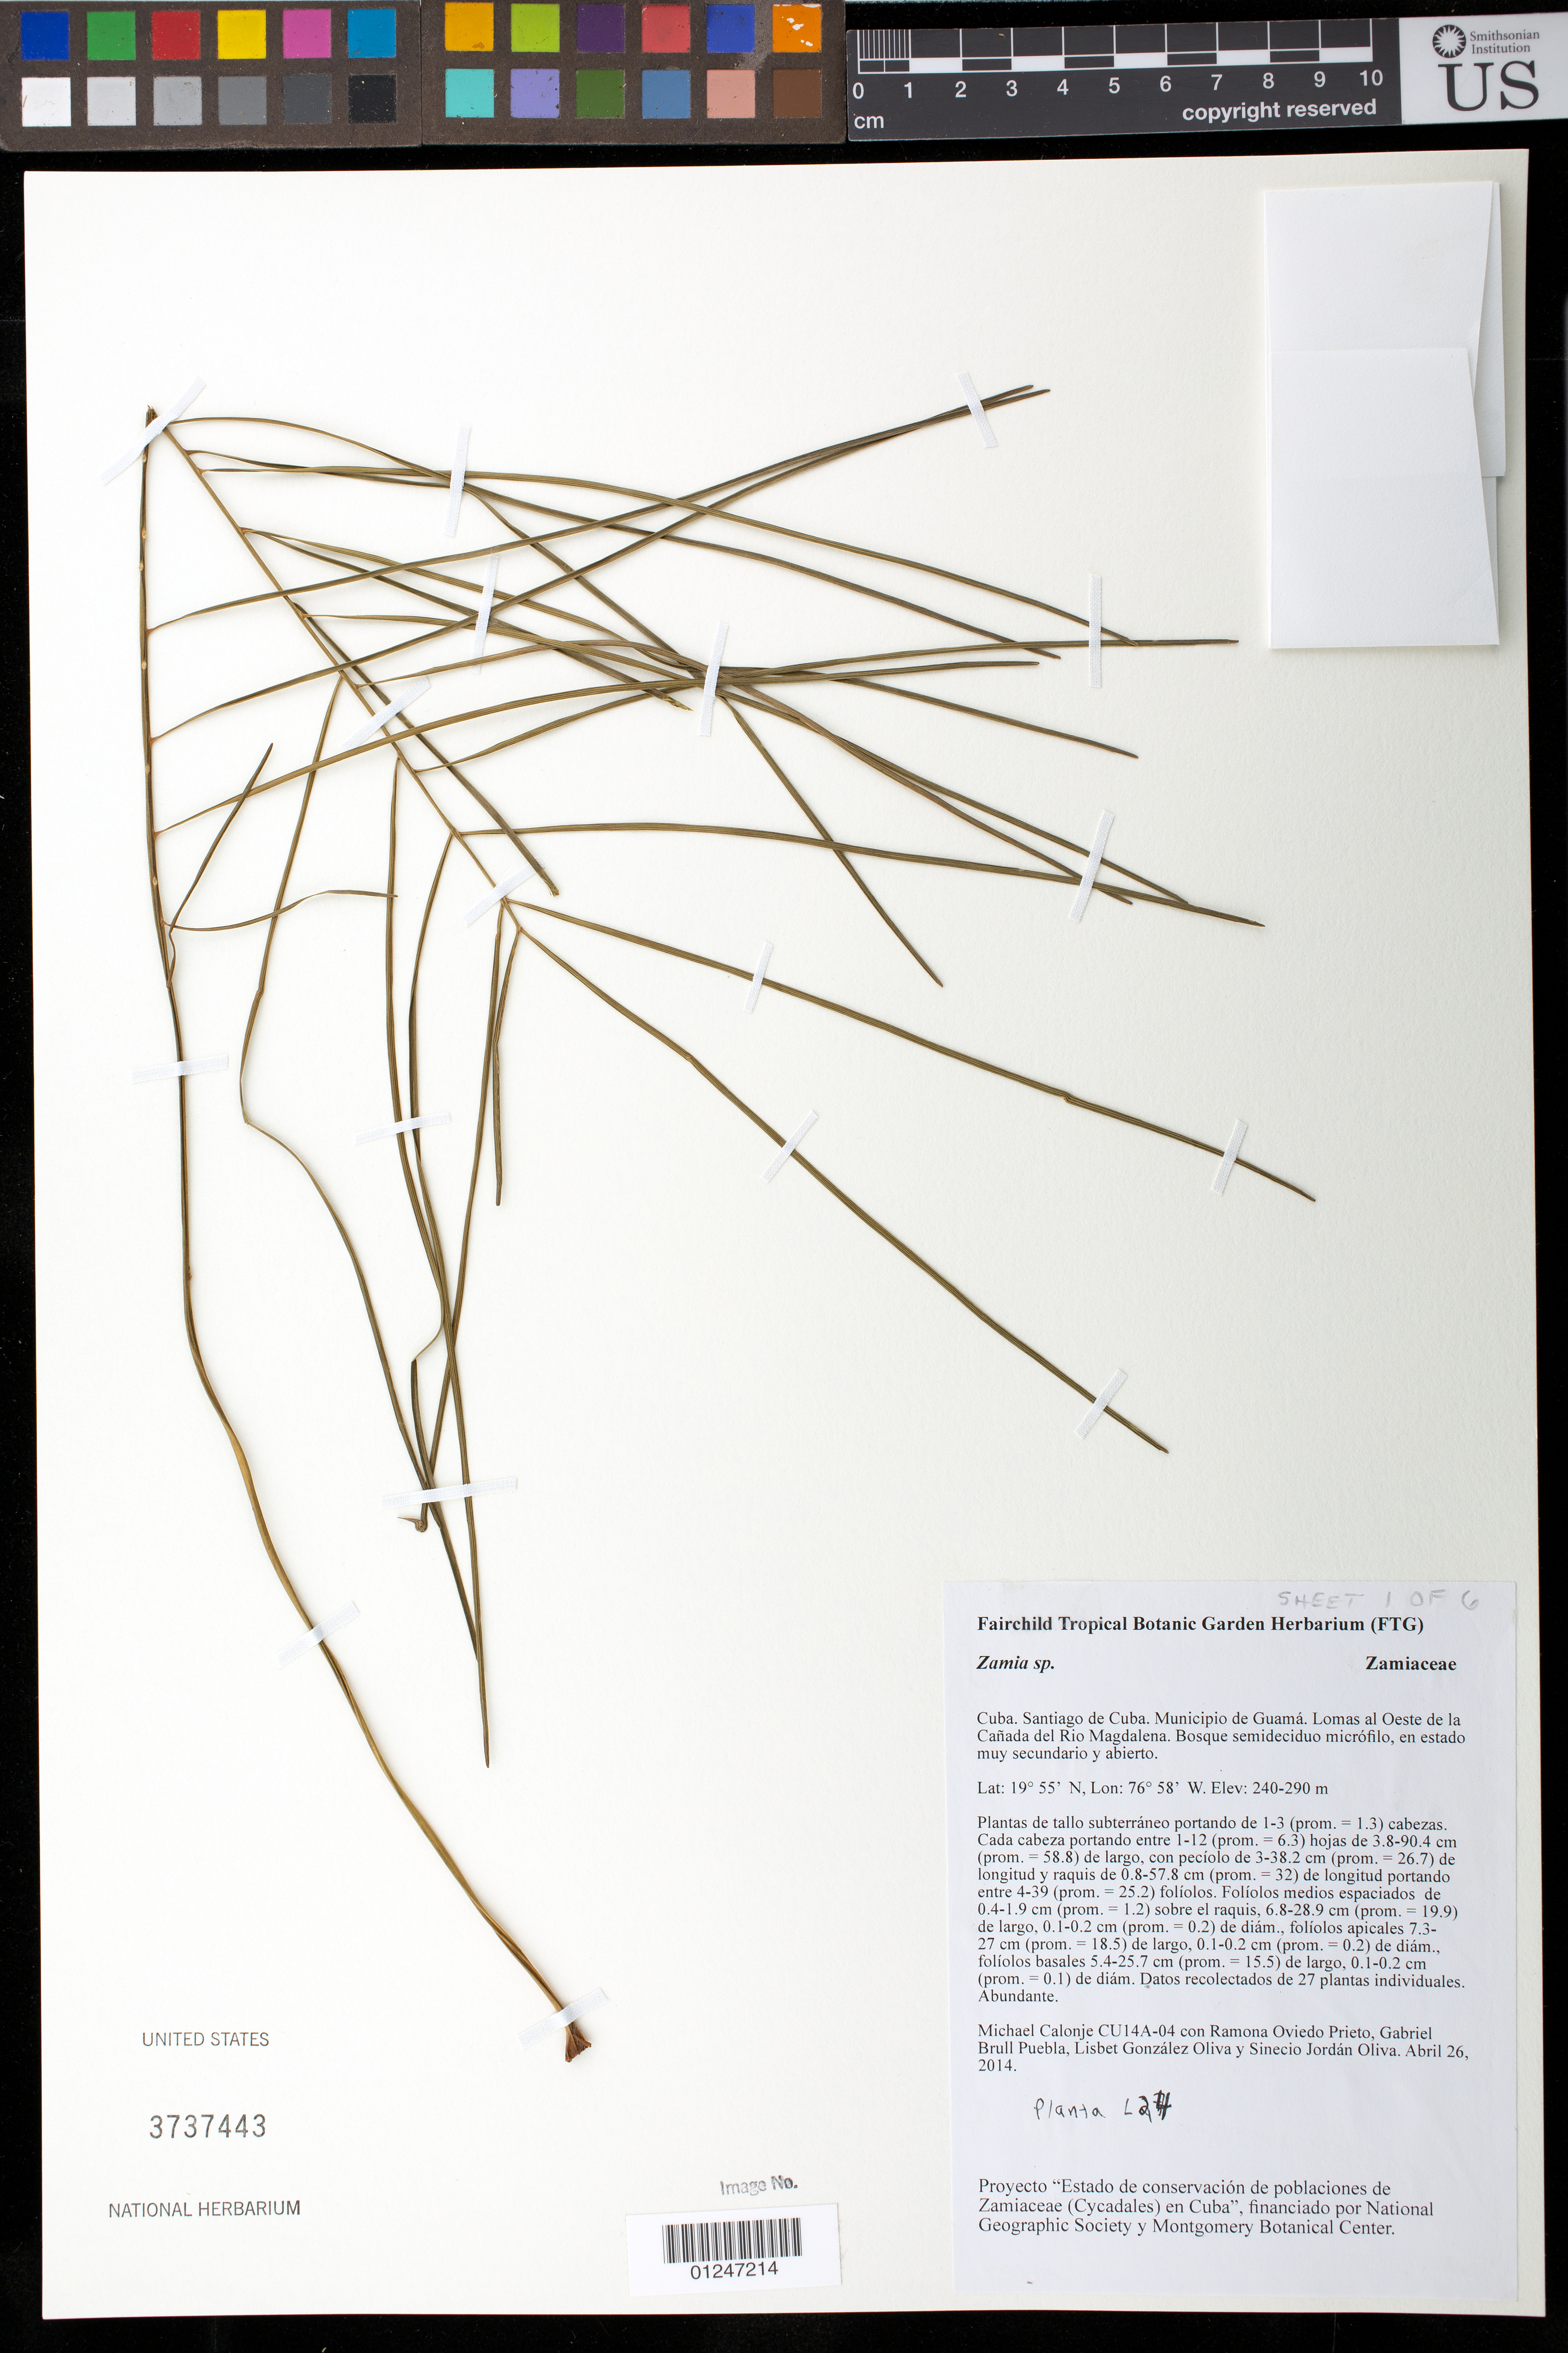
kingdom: Plantae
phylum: Tracheophyta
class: Cycadopsida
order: Cycadales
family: Zamiaceae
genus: Zamia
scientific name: Zamia sp.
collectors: M. Calonje et al.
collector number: CU14A-04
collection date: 2014-04-26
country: Cuba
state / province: Santiago de Cuba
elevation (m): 240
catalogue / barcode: US 3737443